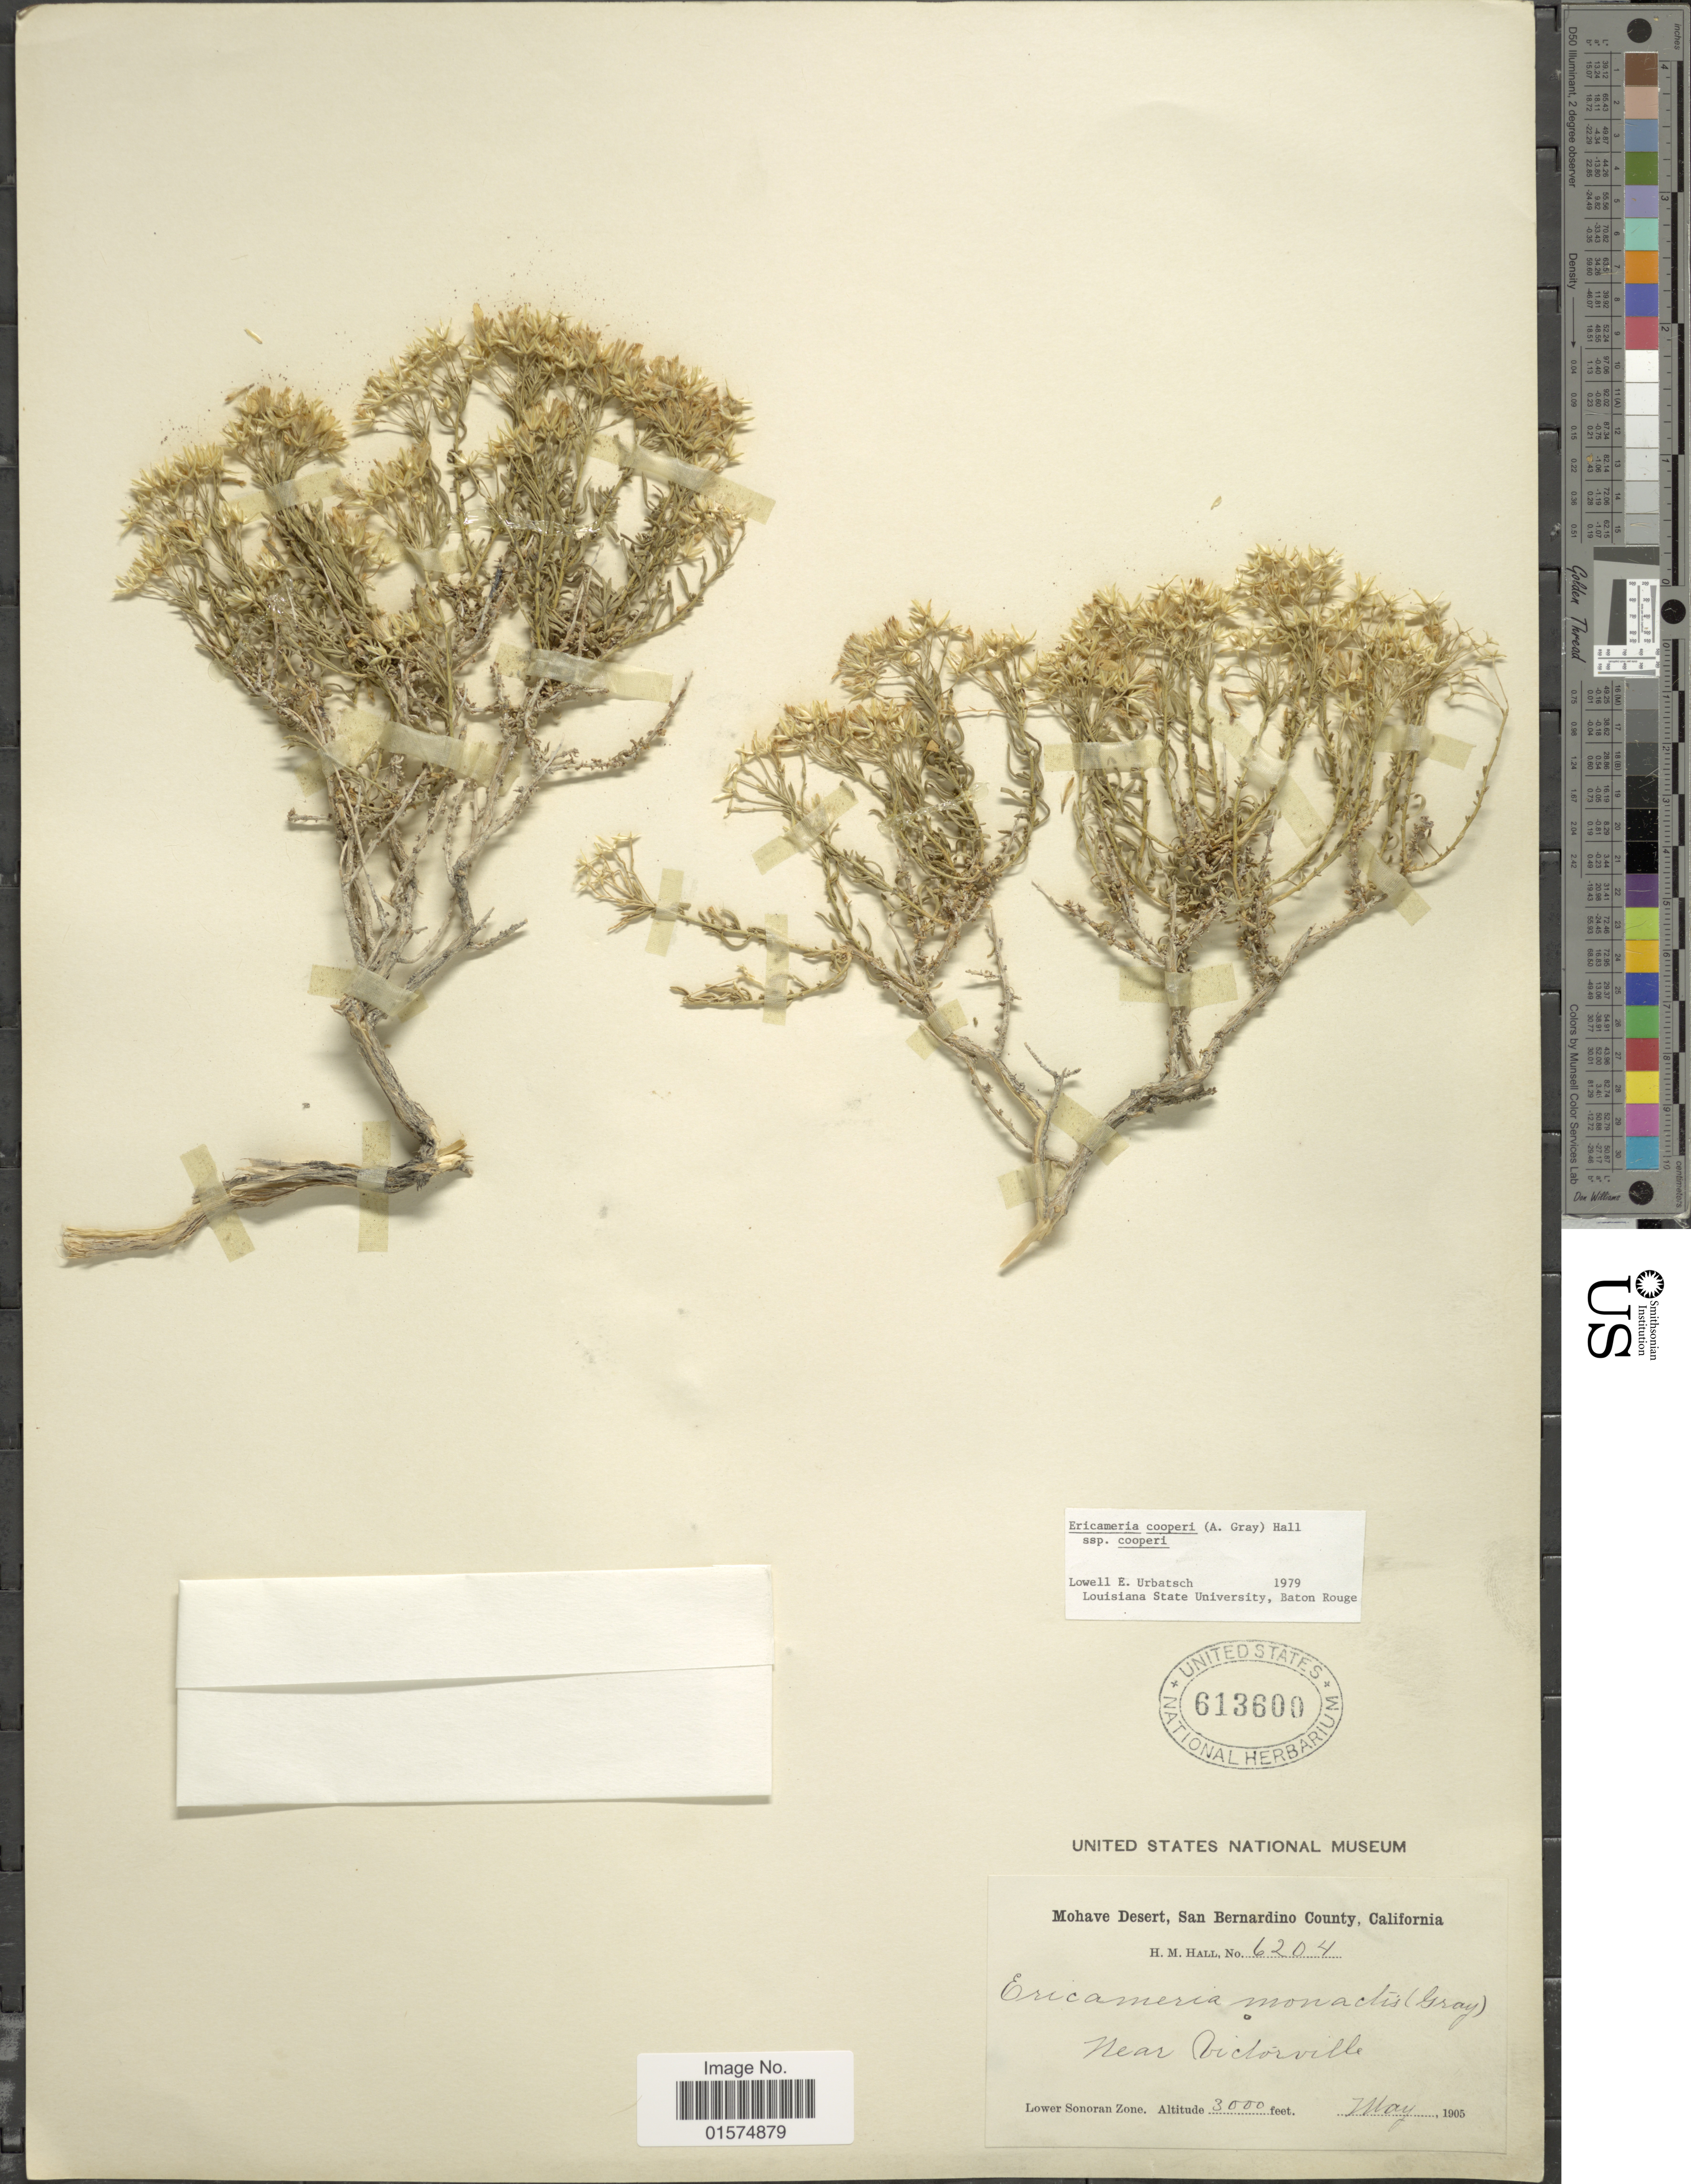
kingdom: Plantae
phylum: Tracheophyta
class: Magnoliopsida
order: Asterales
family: Asteraceae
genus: Ericameria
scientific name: Ericameria cooperi var. cooperi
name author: (A. Gray) Hall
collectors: H. M. Hall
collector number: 6204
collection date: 1905-05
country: United States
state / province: California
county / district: San Bernardino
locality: Mohave Desert, San Bernardino County. Near Victorville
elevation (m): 914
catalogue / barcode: US 613600